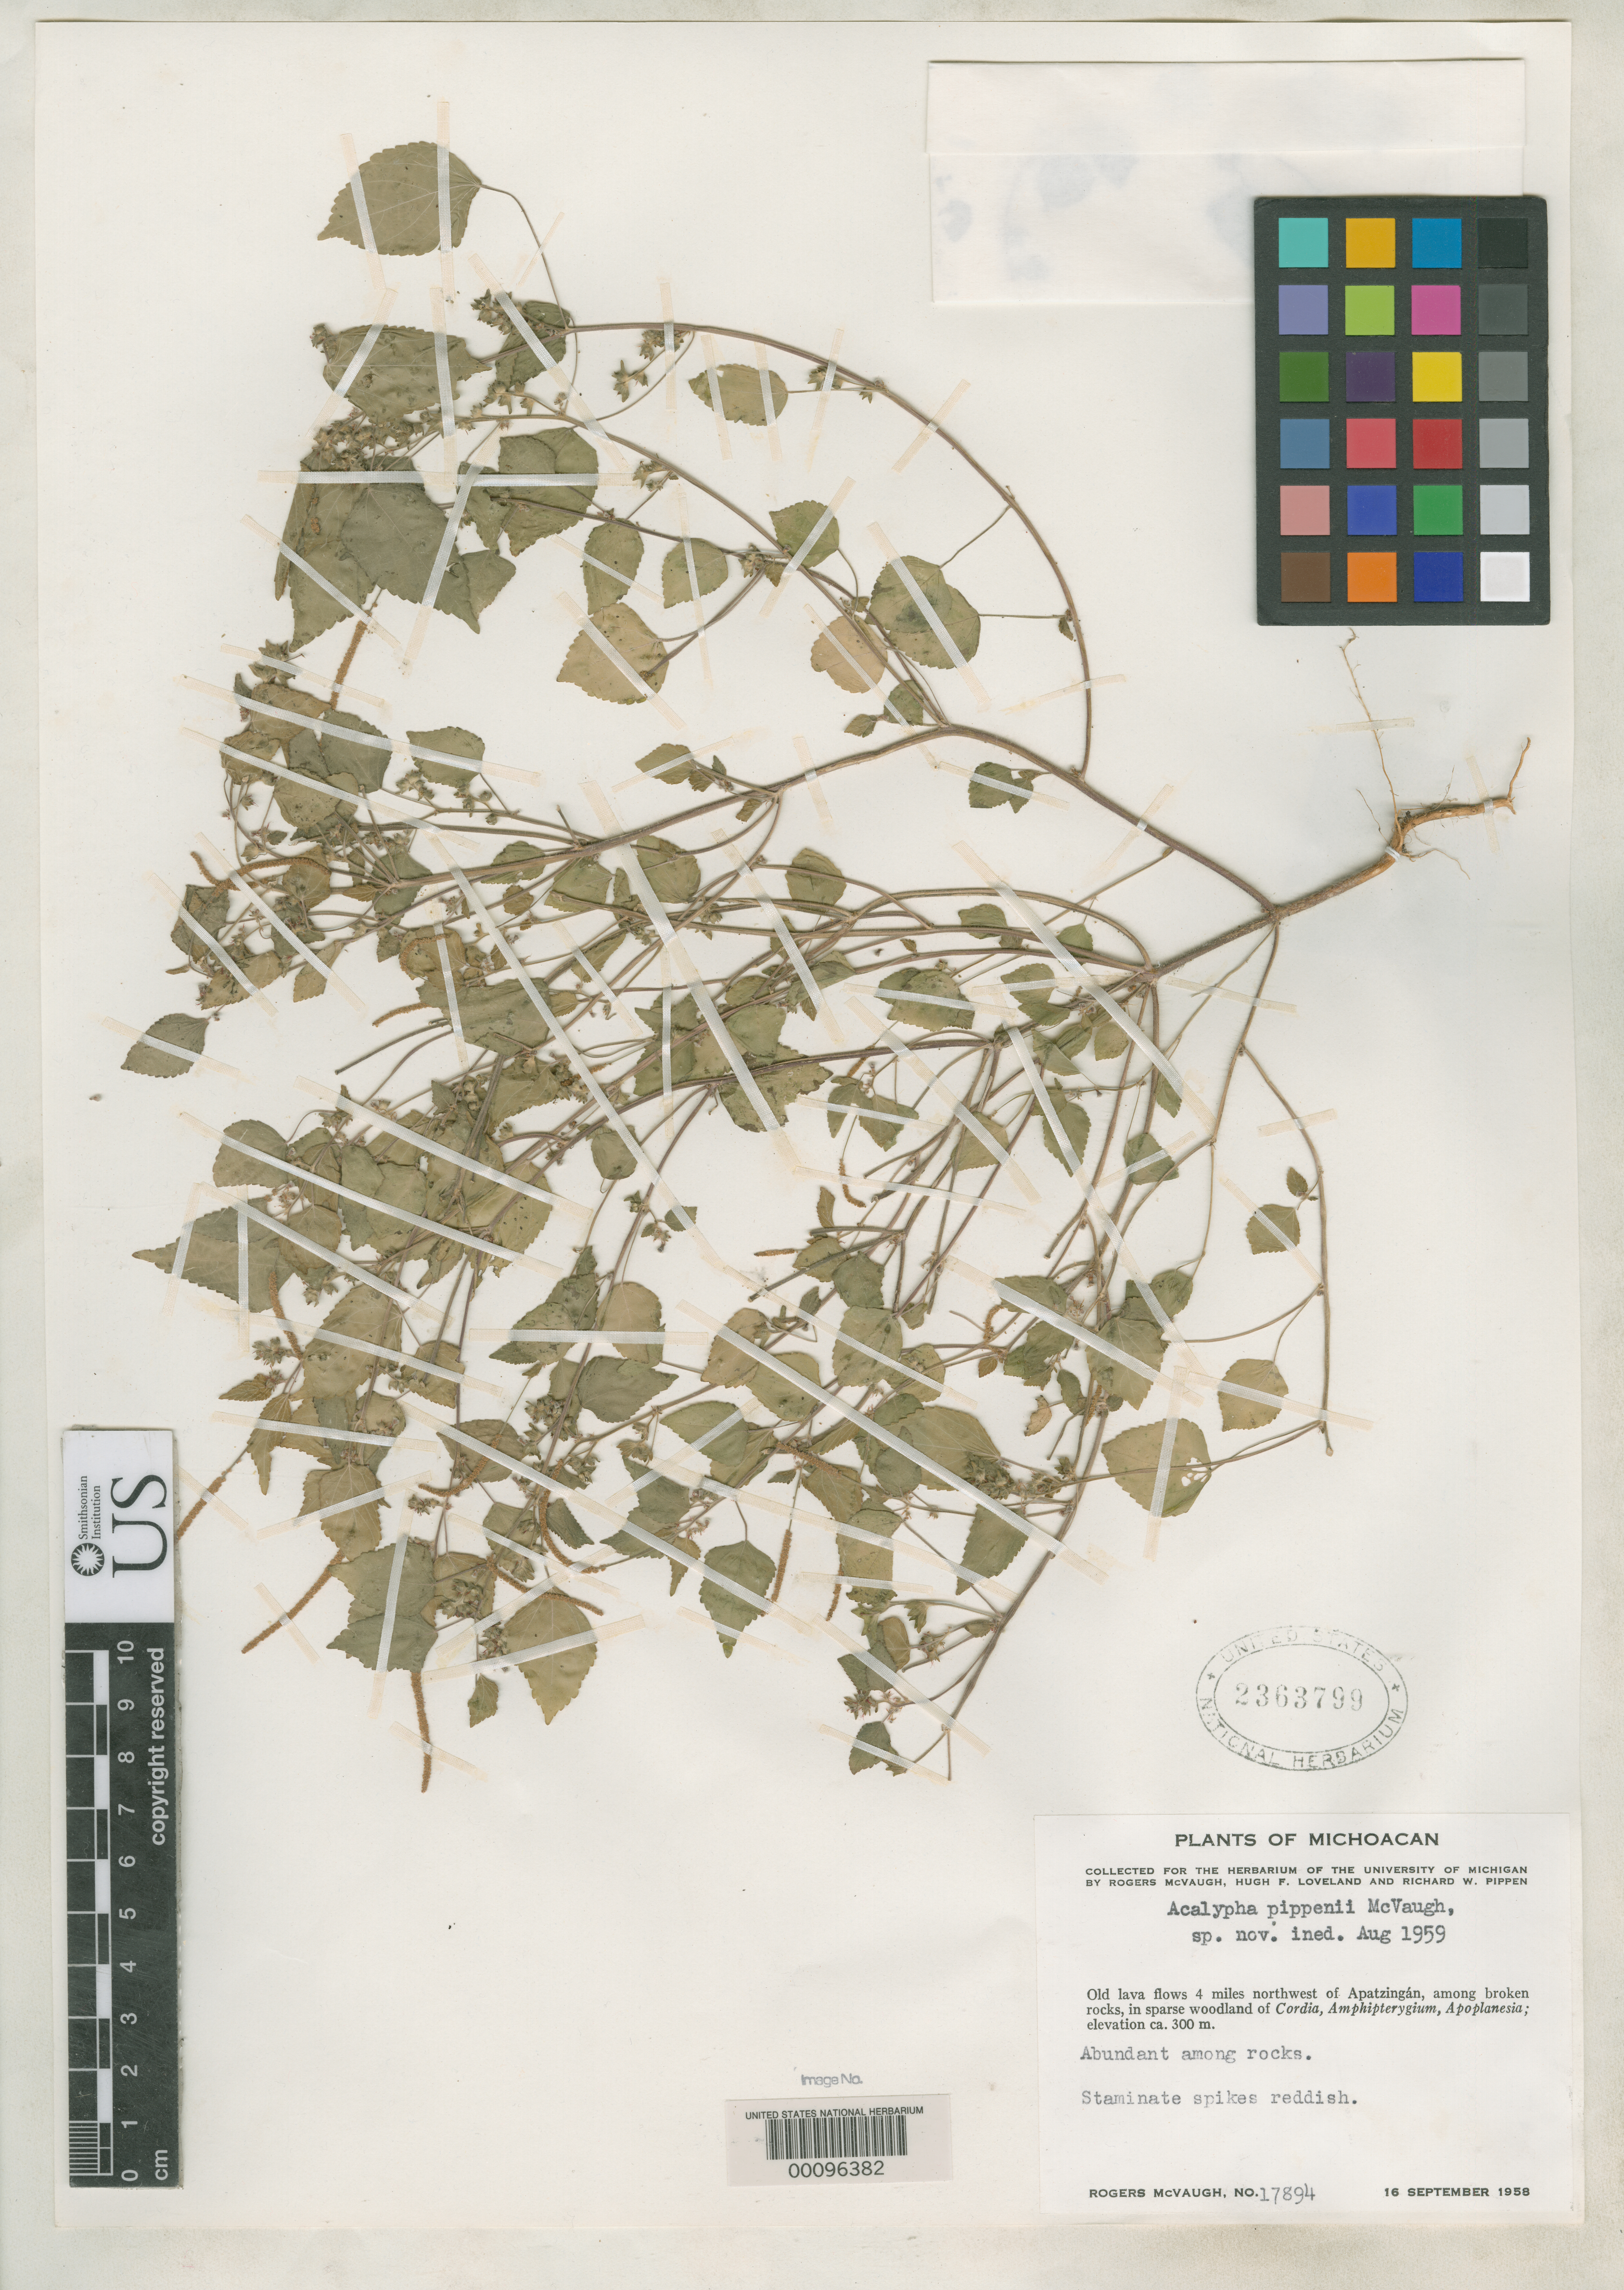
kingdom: Plantae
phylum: Tracheophyta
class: Magnoliopsida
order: Malpighiales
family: Euphorbiaceae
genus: Acalypha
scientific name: Acalypha pippenii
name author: McVaugh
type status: Isotype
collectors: R. McVaugh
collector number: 17894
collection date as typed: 16 Sep 1958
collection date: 1958-09-16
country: Mexico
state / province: Michoacán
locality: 4 mi NW of Apatzingan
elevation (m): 300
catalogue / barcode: US 2363799